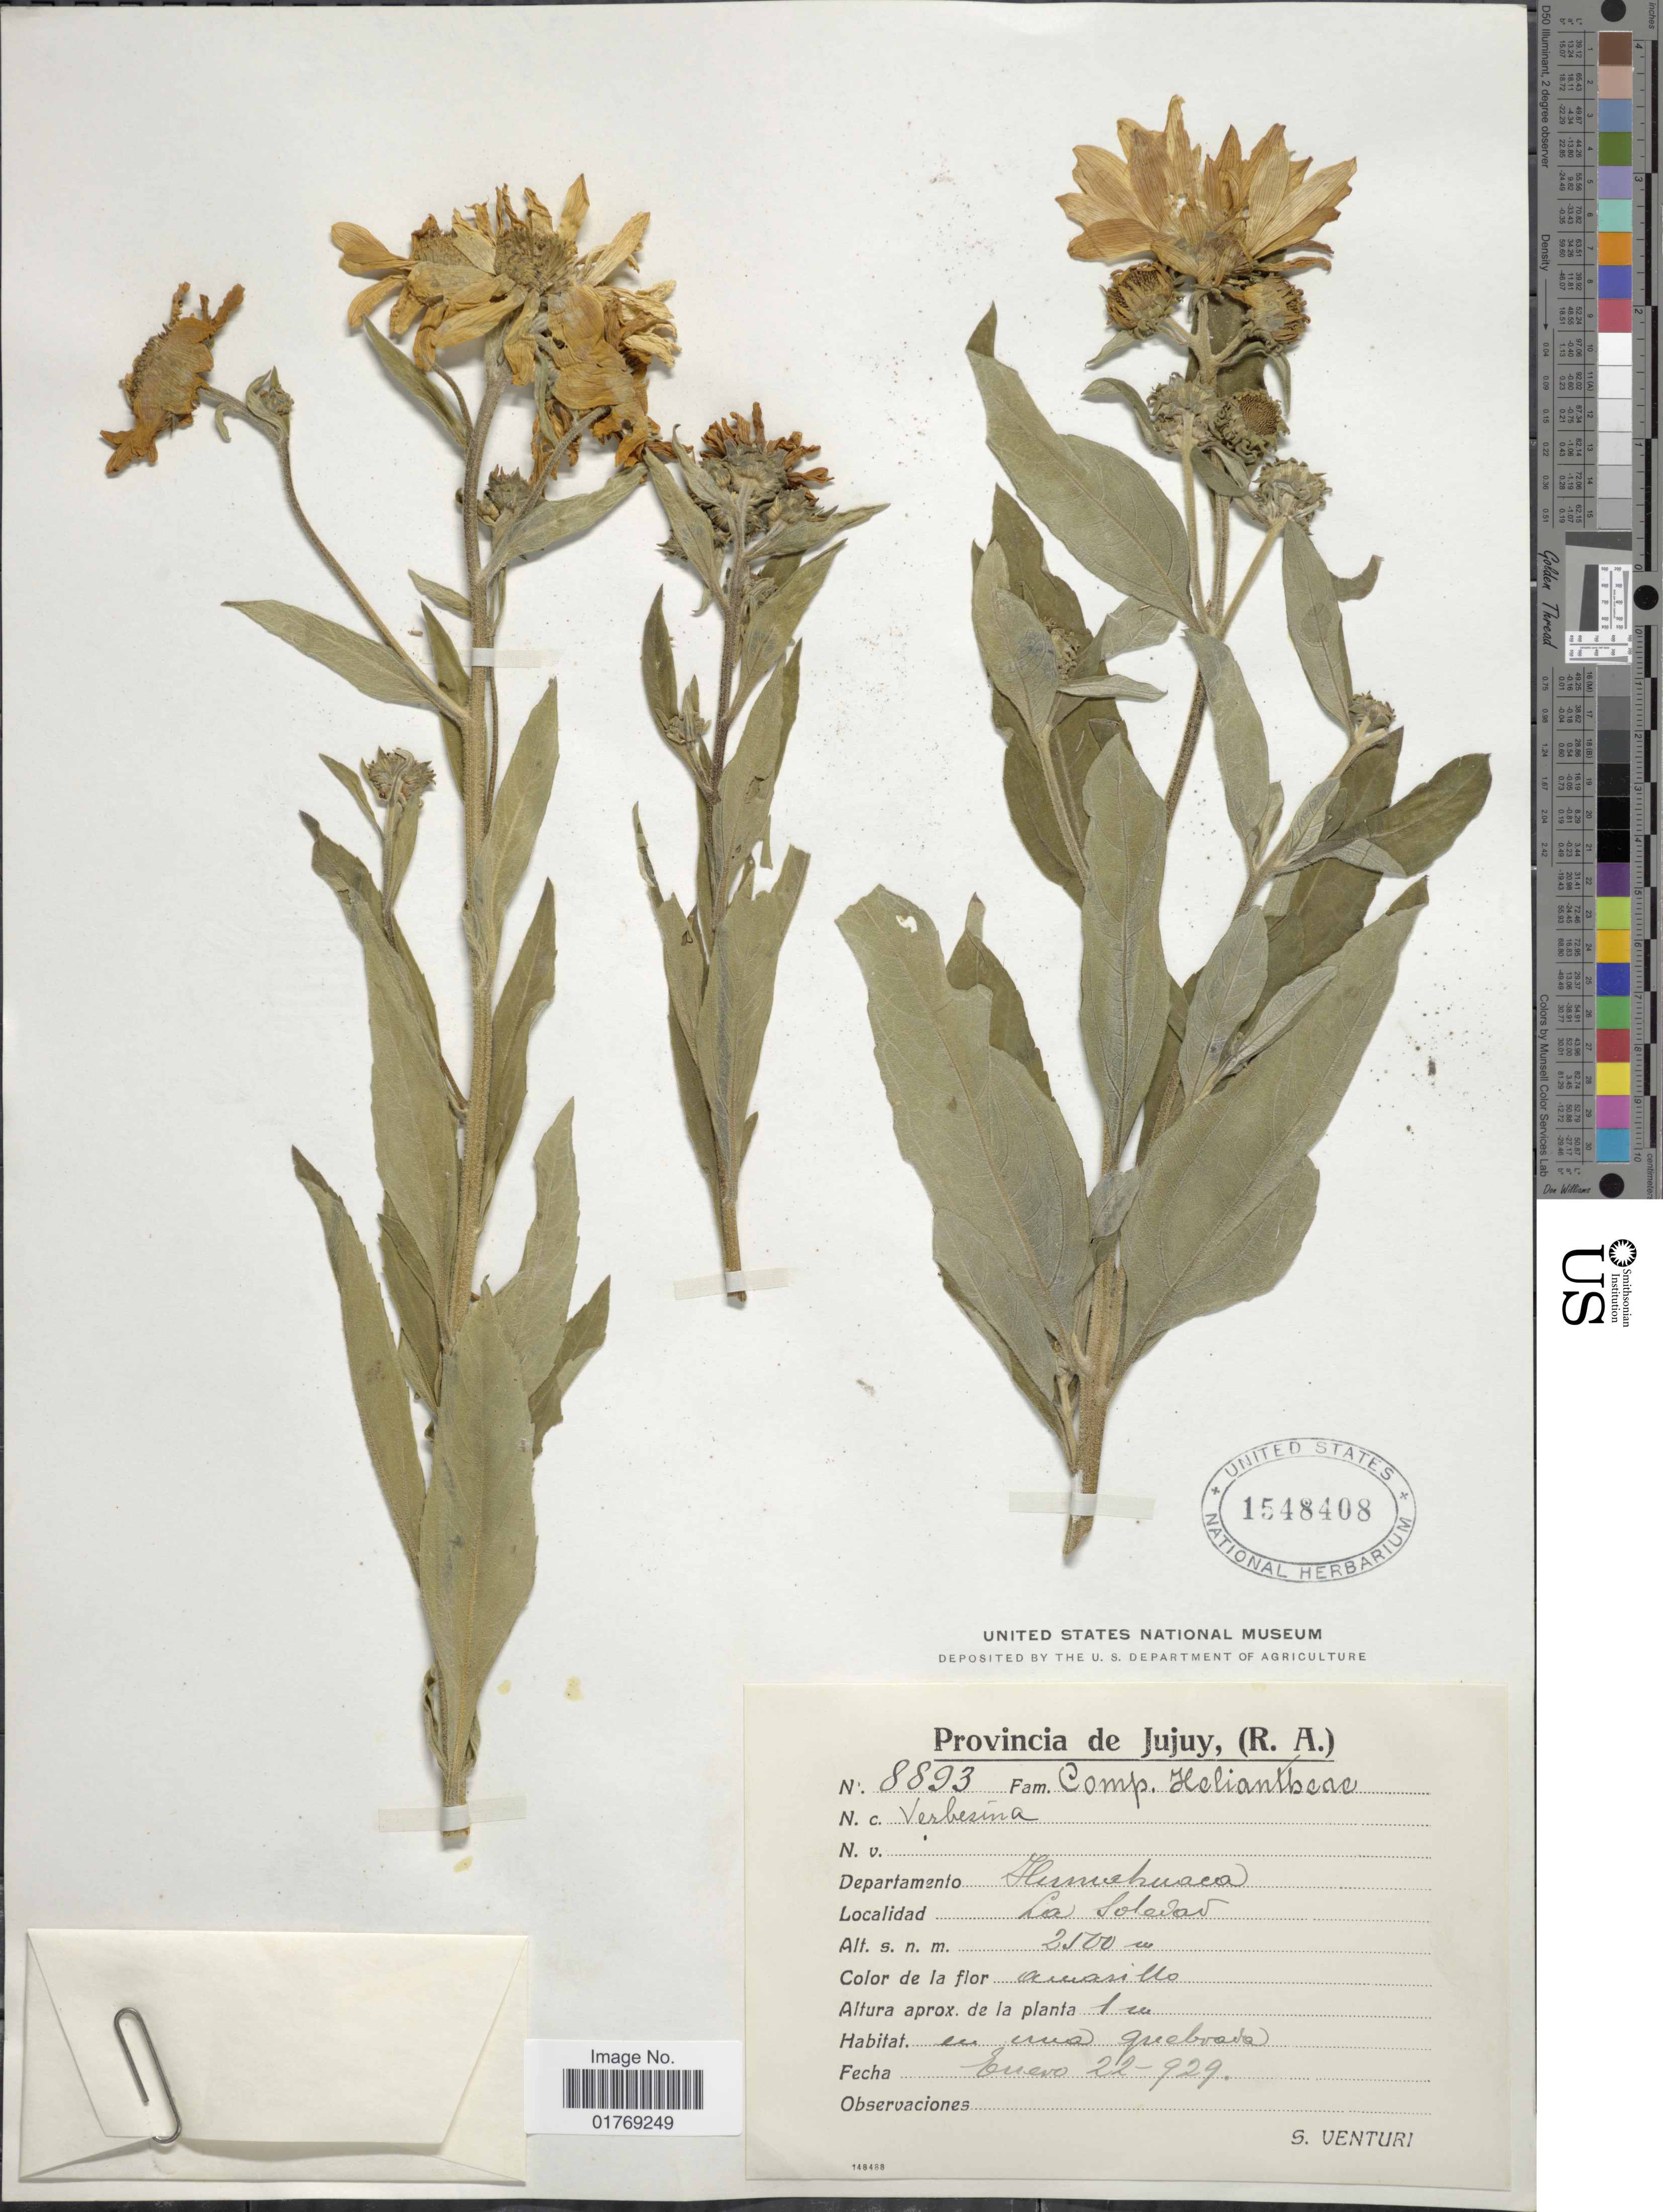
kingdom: Plantae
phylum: Tracheophyta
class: Magnoliopsida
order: Asterales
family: Asteraceae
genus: Viguiera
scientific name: Viguiera sp.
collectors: S. Venturi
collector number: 8893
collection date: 1929-01-22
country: Argentina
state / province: Jujuy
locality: Provincia de Jujuy, (R.A.). Departamento Humahauca. La Soledad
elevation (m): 2500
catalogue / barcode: US 1548408